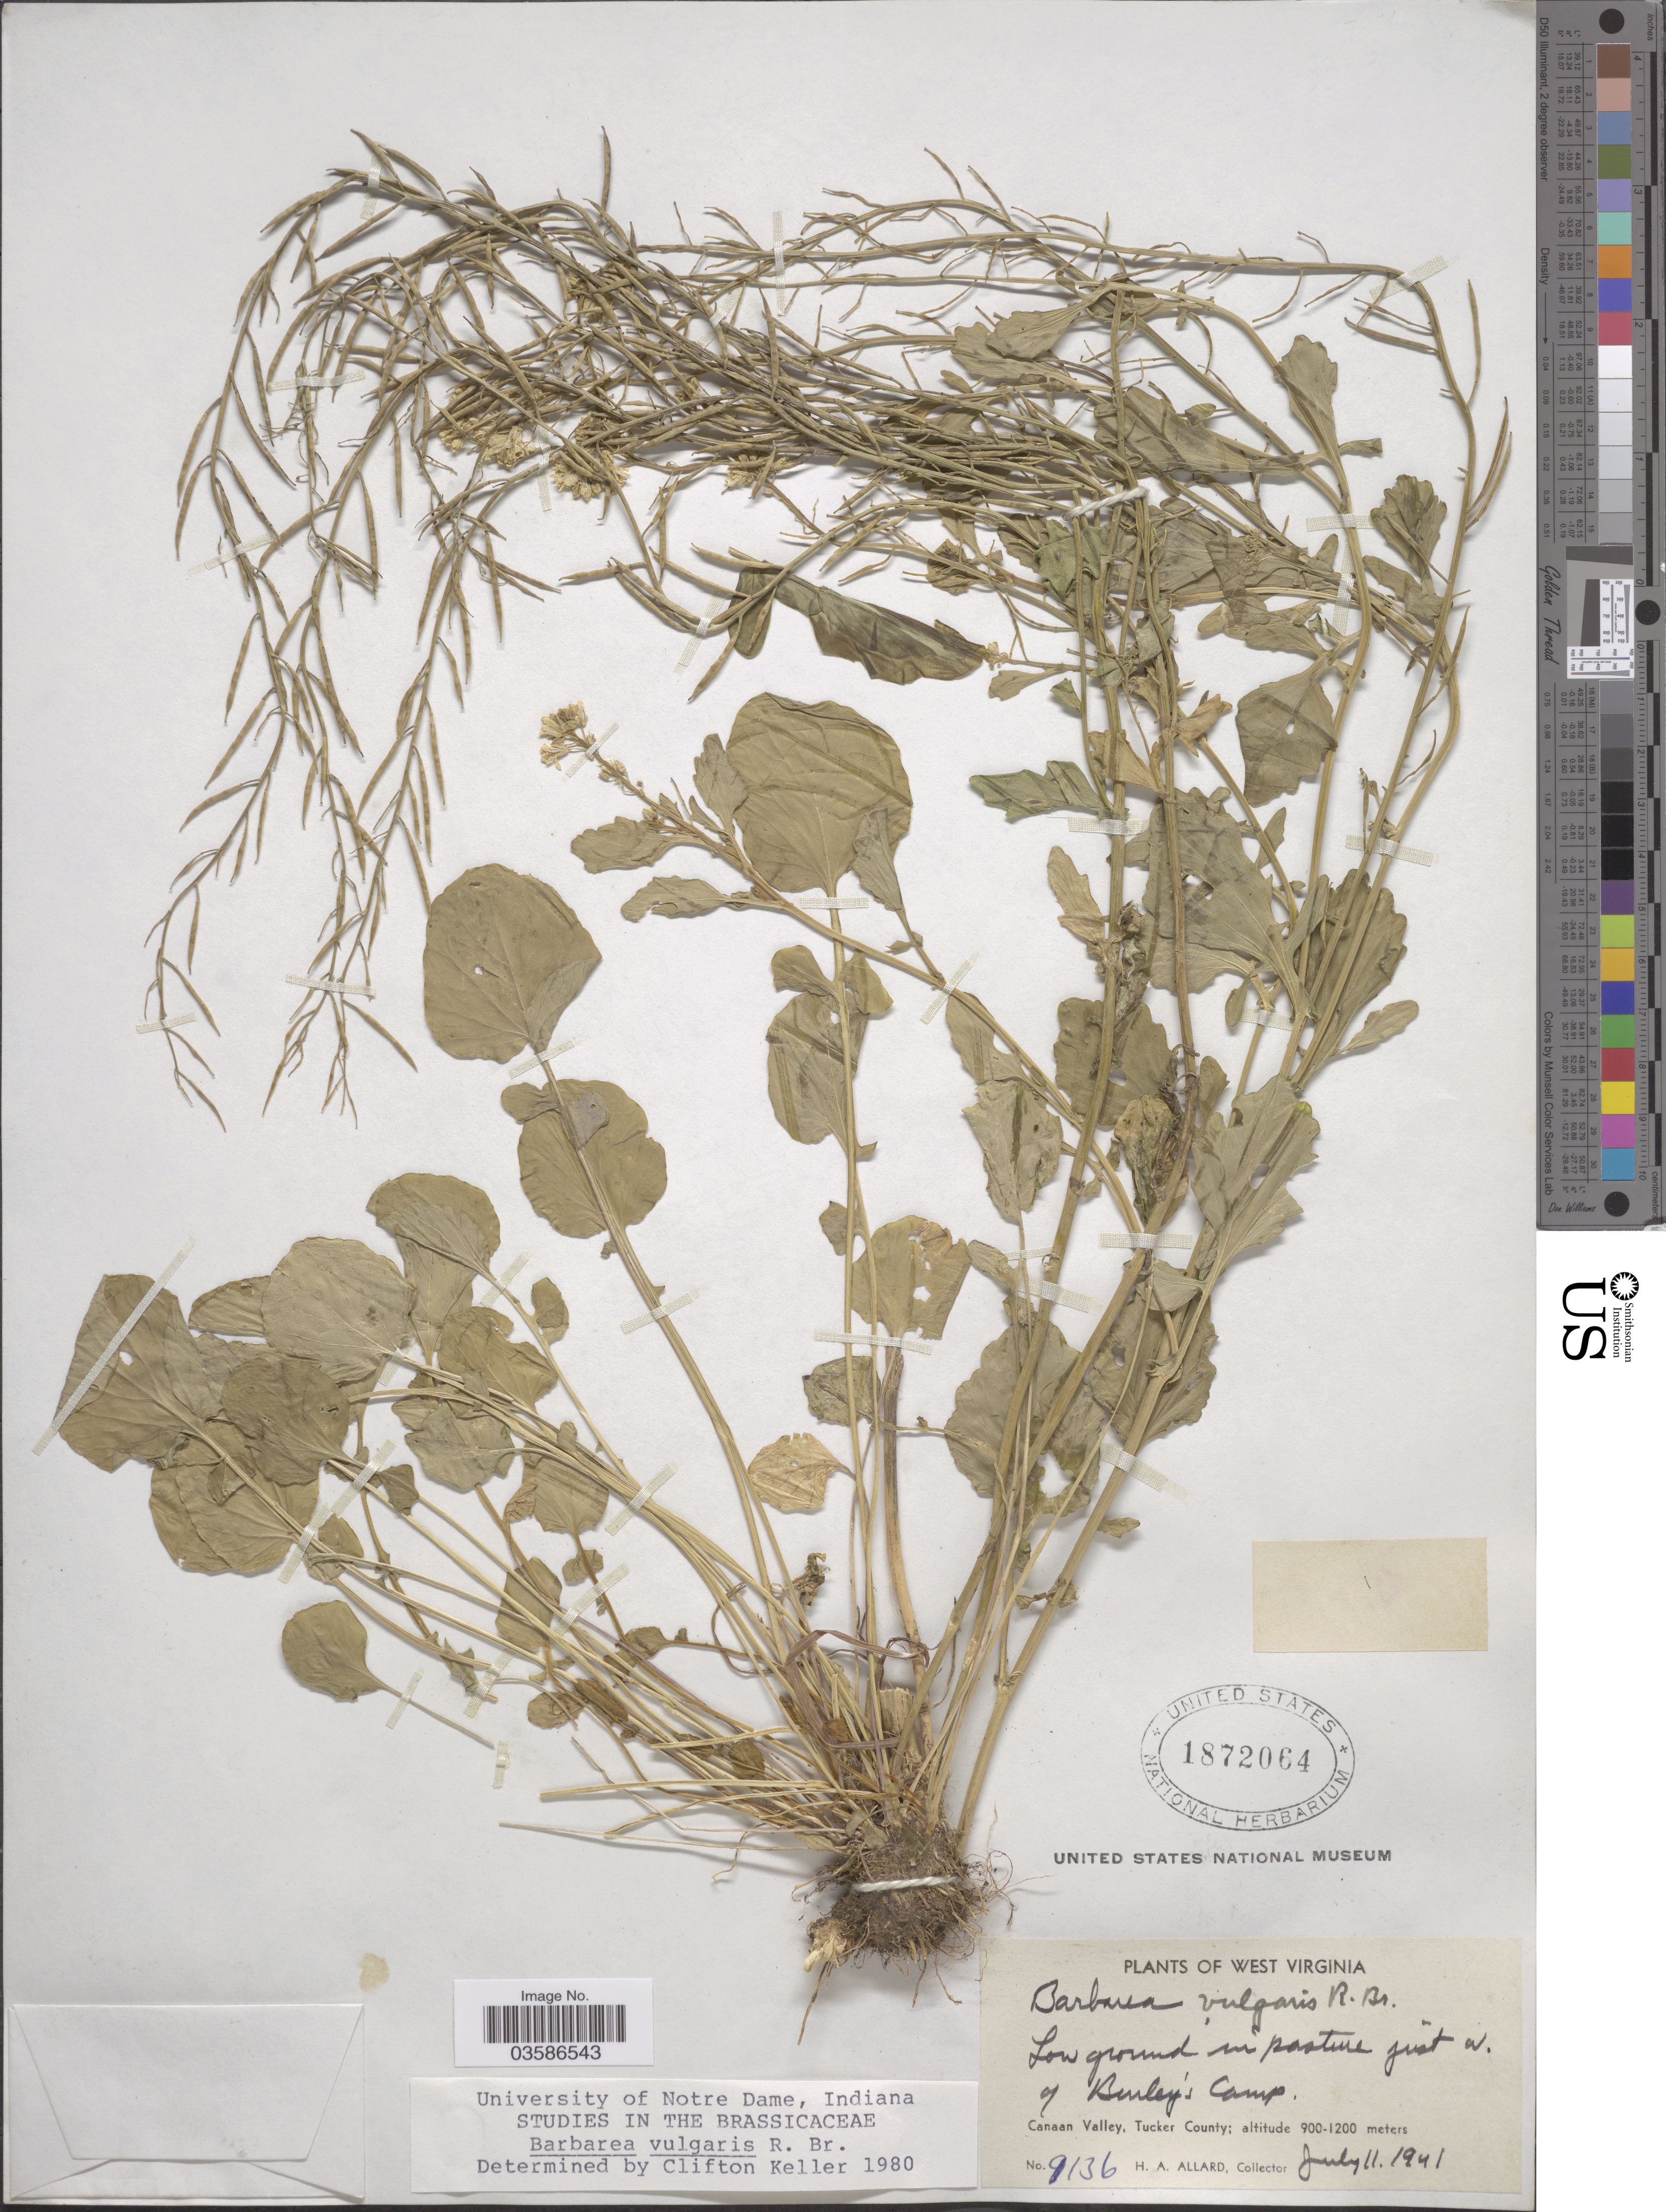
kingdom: Plantae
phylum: Tracheophyta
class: Magnoliopsida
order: Brassicales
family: Brassicaceae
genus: Barbarea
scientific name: Barbarea vulgaris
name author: W.T. Aiton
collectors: H. A. Allard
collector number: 9136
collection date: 1941-07-11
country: United States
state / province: West Virginia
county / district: Tucker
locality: Low ground in pasture just W. of Burley's Camp. Canaan Valley, Tucker County.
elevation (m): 900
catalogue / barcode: US 1872064